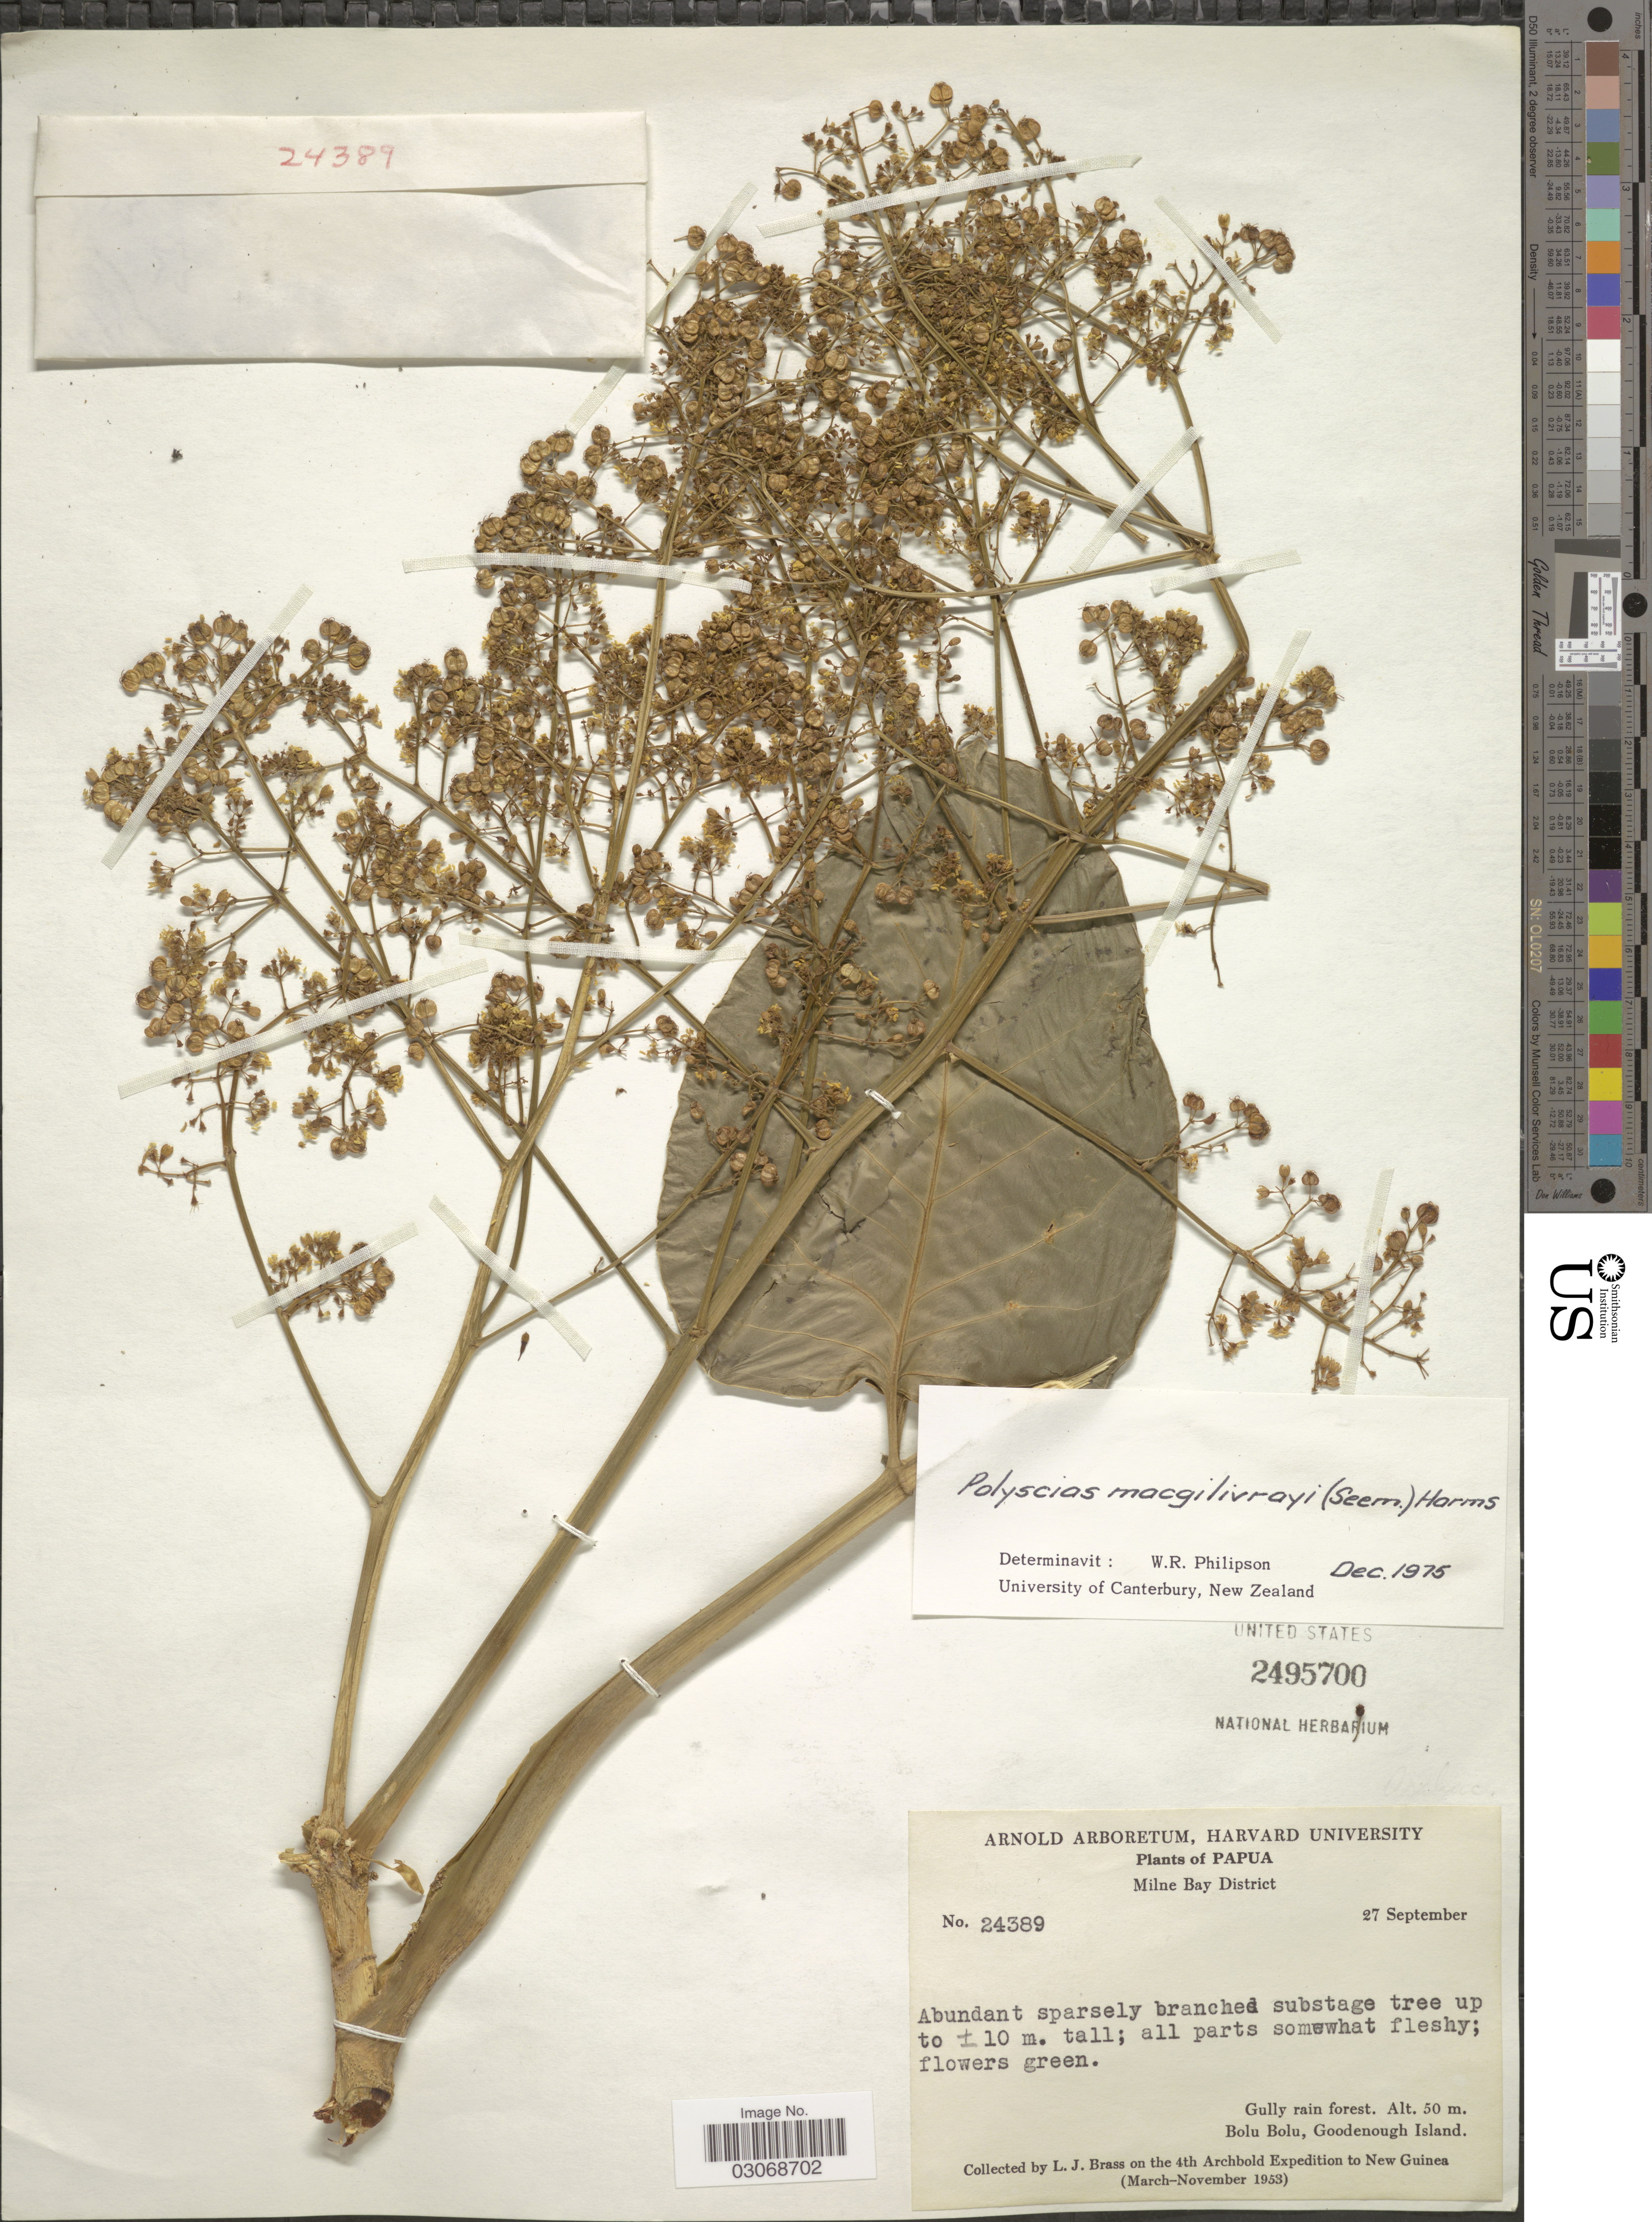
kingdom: Plantae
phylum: Tracheophyta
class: Magnoliopsida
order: Apiales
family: Araliaceae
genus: Polyscias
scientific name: Polyscias macgillivrayi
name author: Harms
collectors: L. J. Brass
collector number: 24389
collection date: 1953-09-27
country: Papua New Guinea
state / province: Milne Bay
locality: Papua, Milne Bay District, Gully rain forest. Bolu Bolu, Goodenough Island.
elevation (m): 50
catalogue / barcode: US 2495700